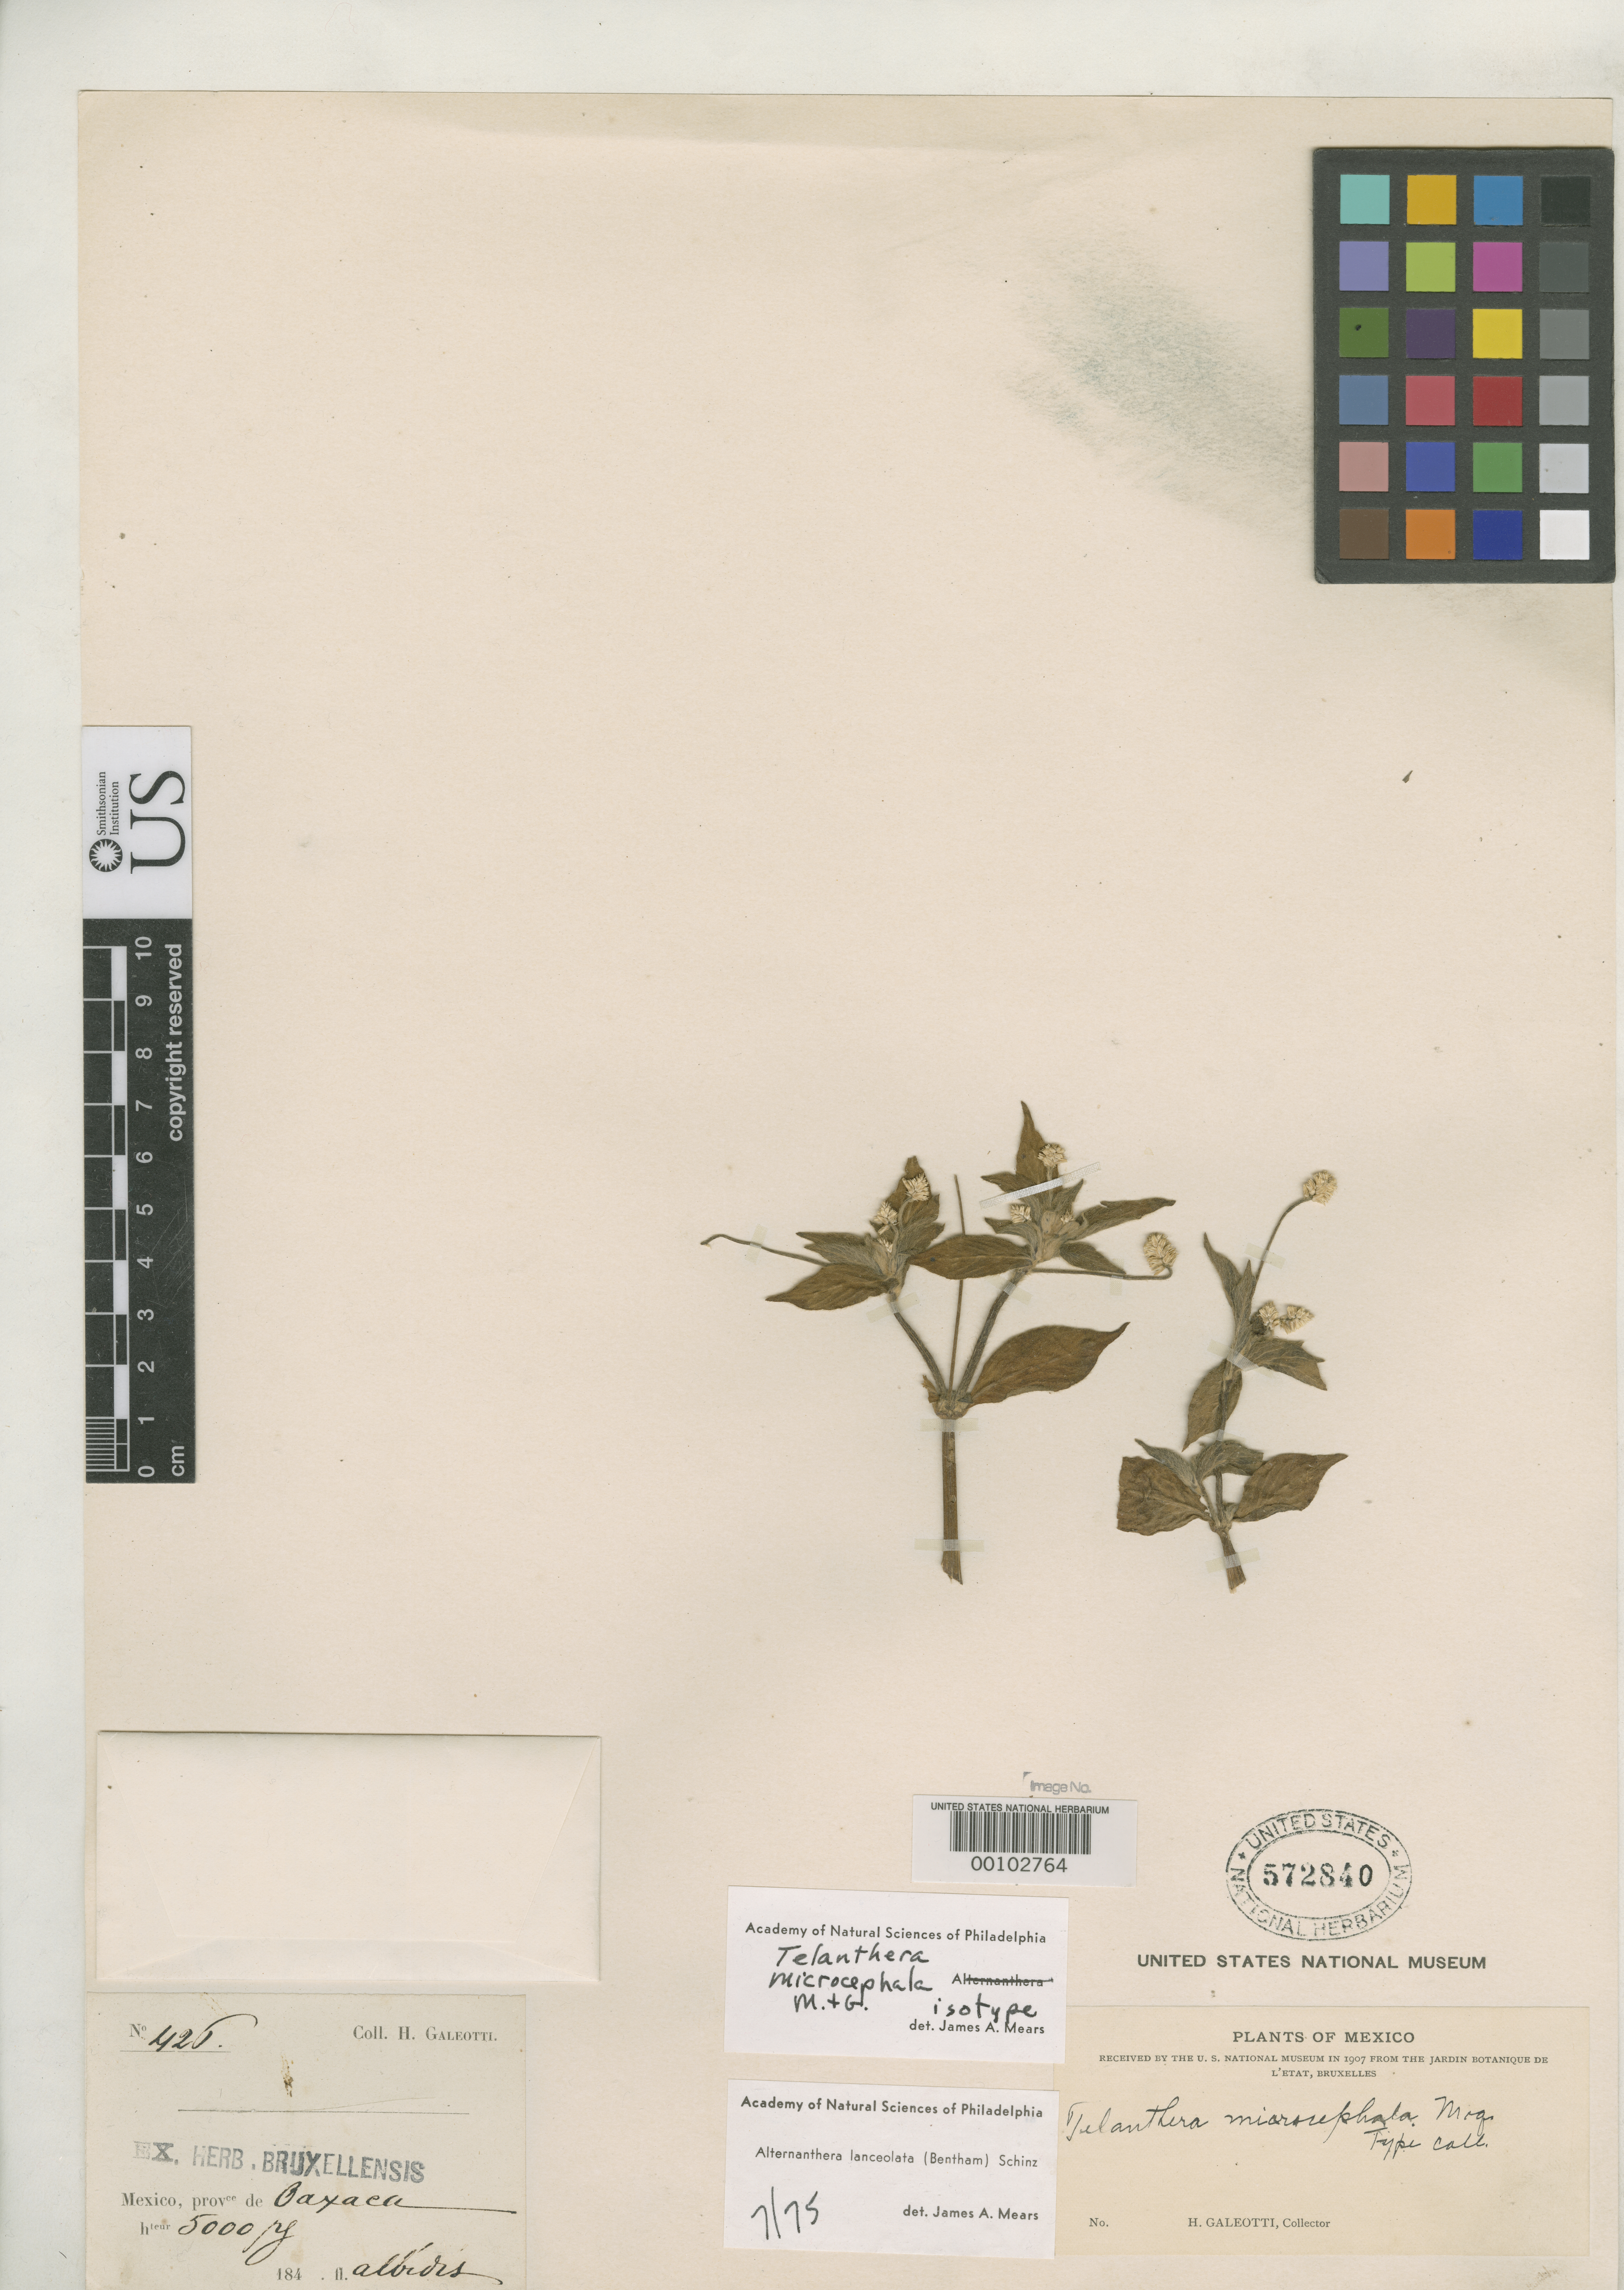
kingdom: Plantae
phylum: Tracheophyta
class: Magnoliopsida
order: Caryophyllales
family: Amaranthaceae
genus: Telanthera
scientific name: Telanthera microcephala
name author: Moq. in DC.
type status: Isotype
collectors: H. G. Galeotti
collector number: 426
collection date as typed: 184-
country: Mexico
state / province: Oaxaca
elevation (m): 1524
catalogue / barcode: US 572840